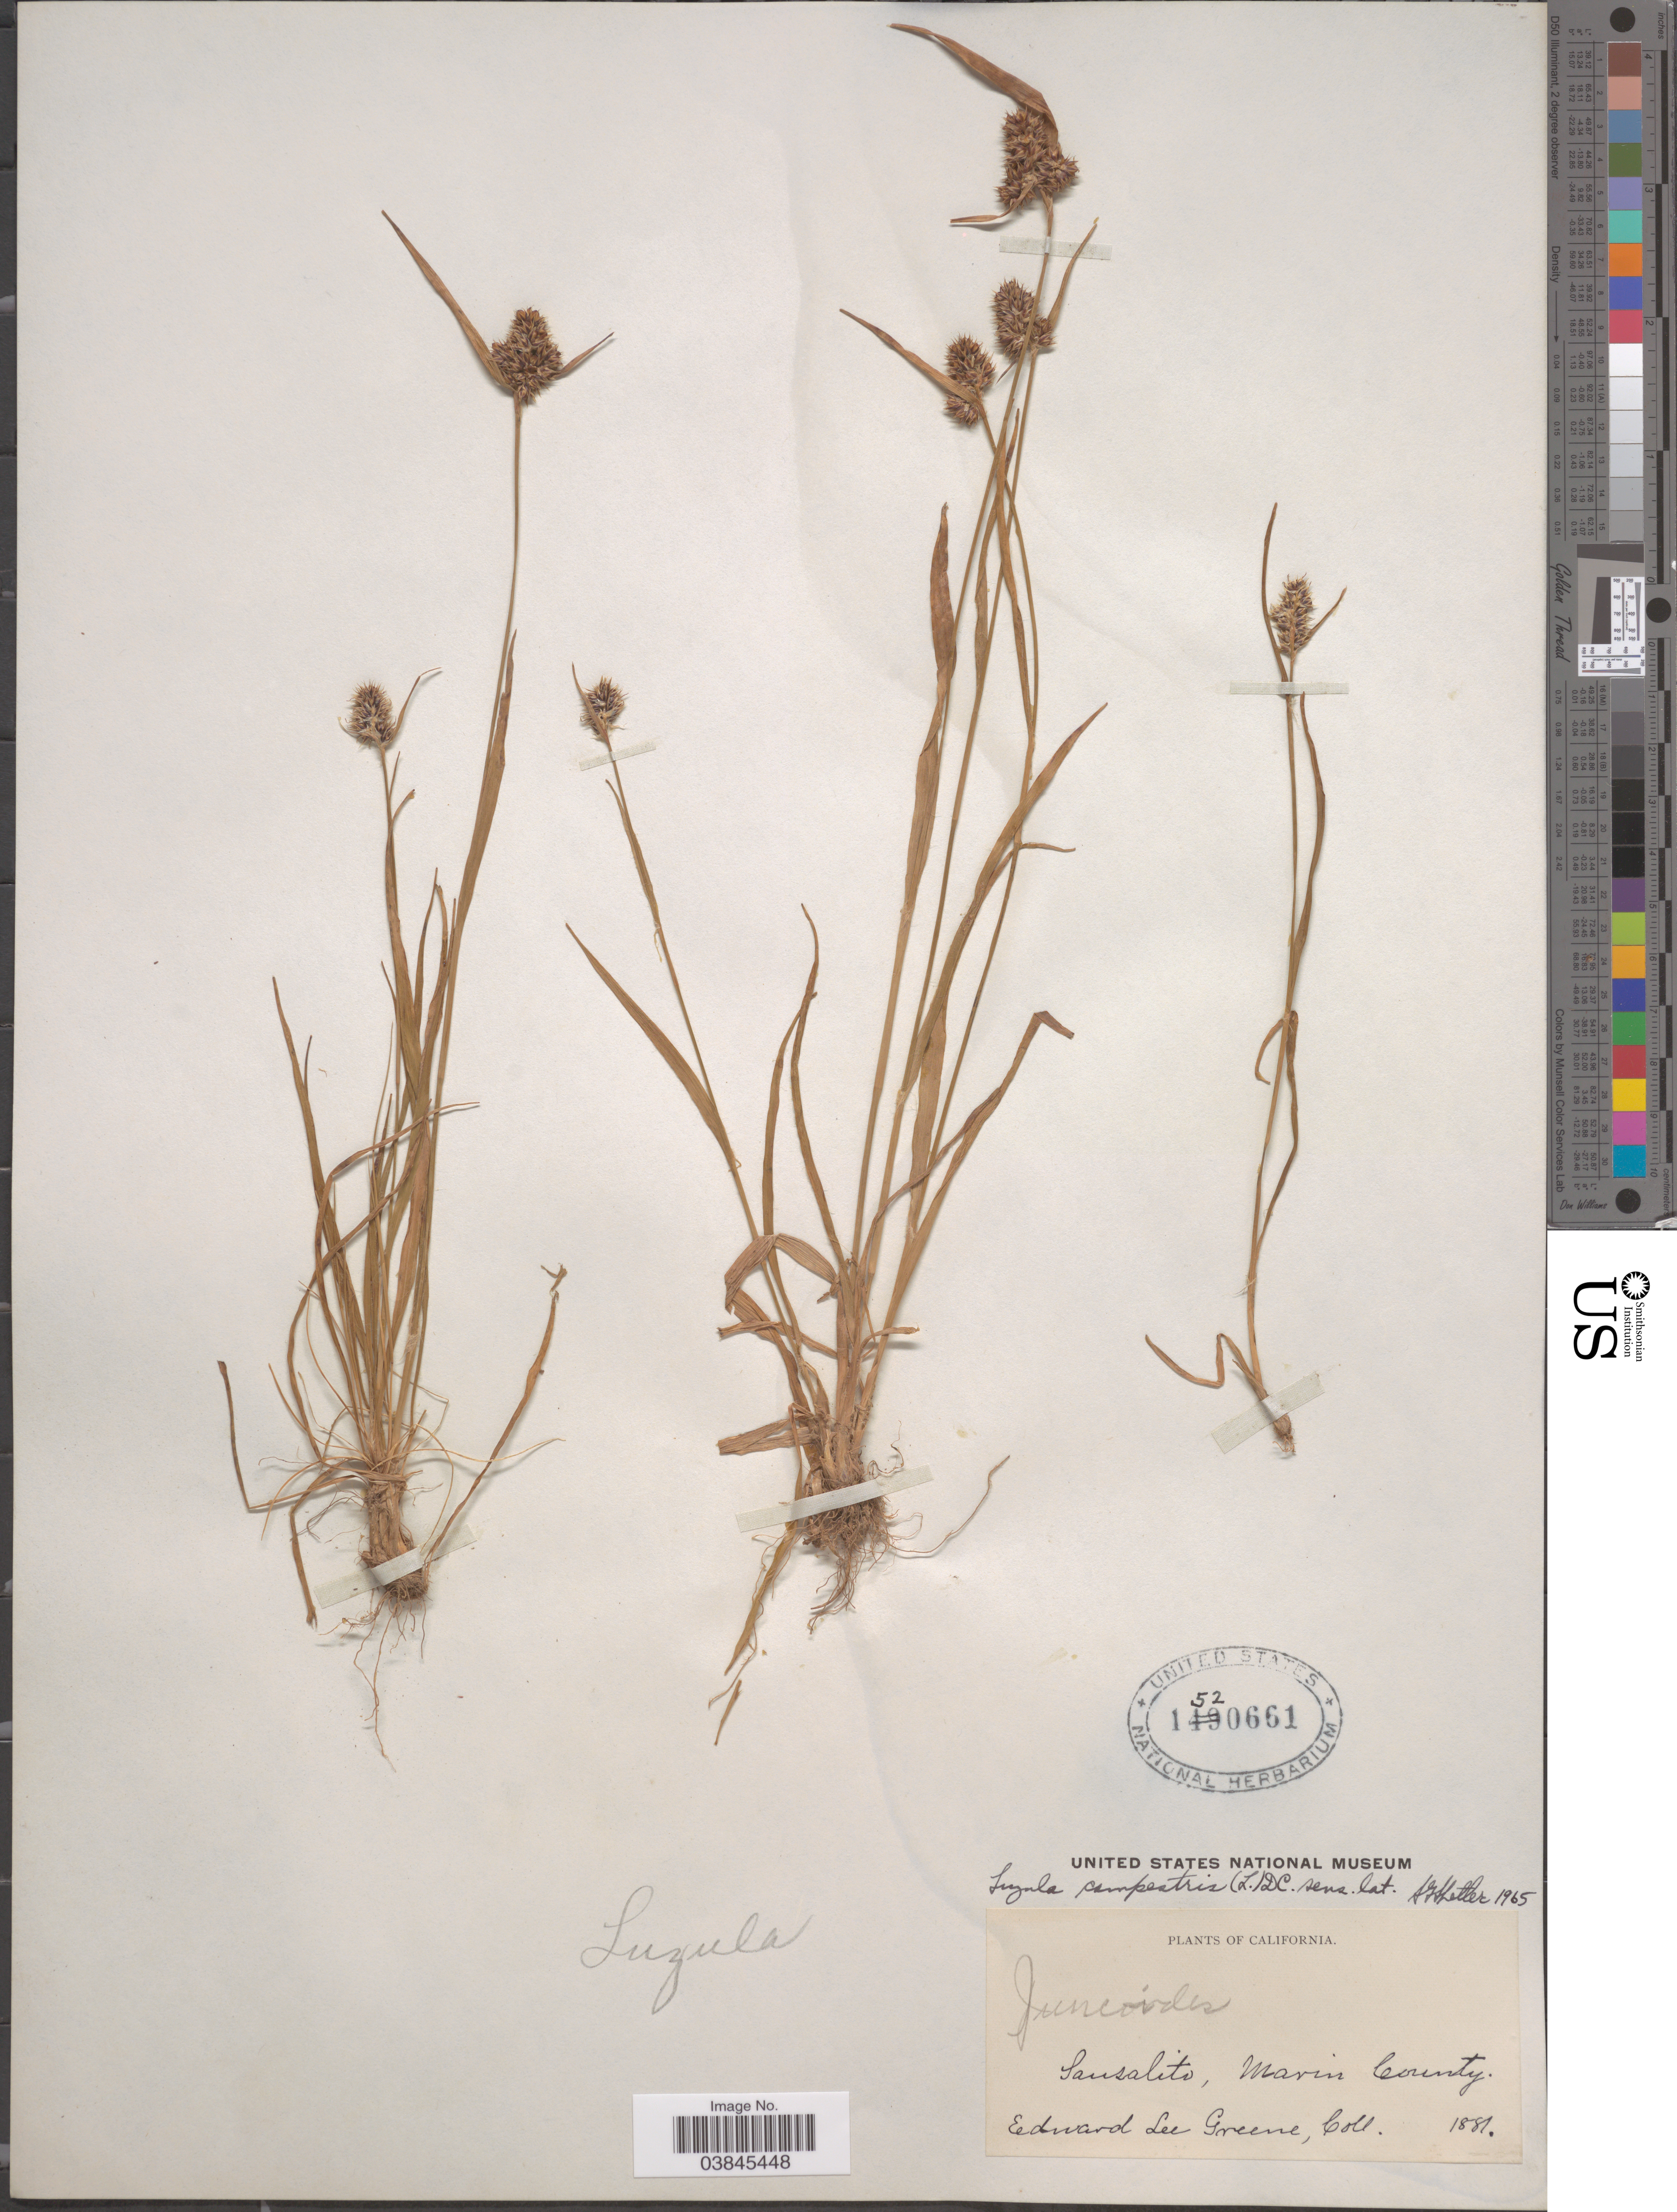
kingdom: Plantae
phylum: Tracheophyta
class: Liliopsida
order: Poales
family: Juncaceae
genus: Luzula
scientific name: Luzula campestris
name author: (L.) DC.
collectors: E. L. Greene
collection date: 1881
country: United States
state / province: California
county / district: Marin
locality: Sausalito, Marin County.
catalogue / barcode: US 1520661